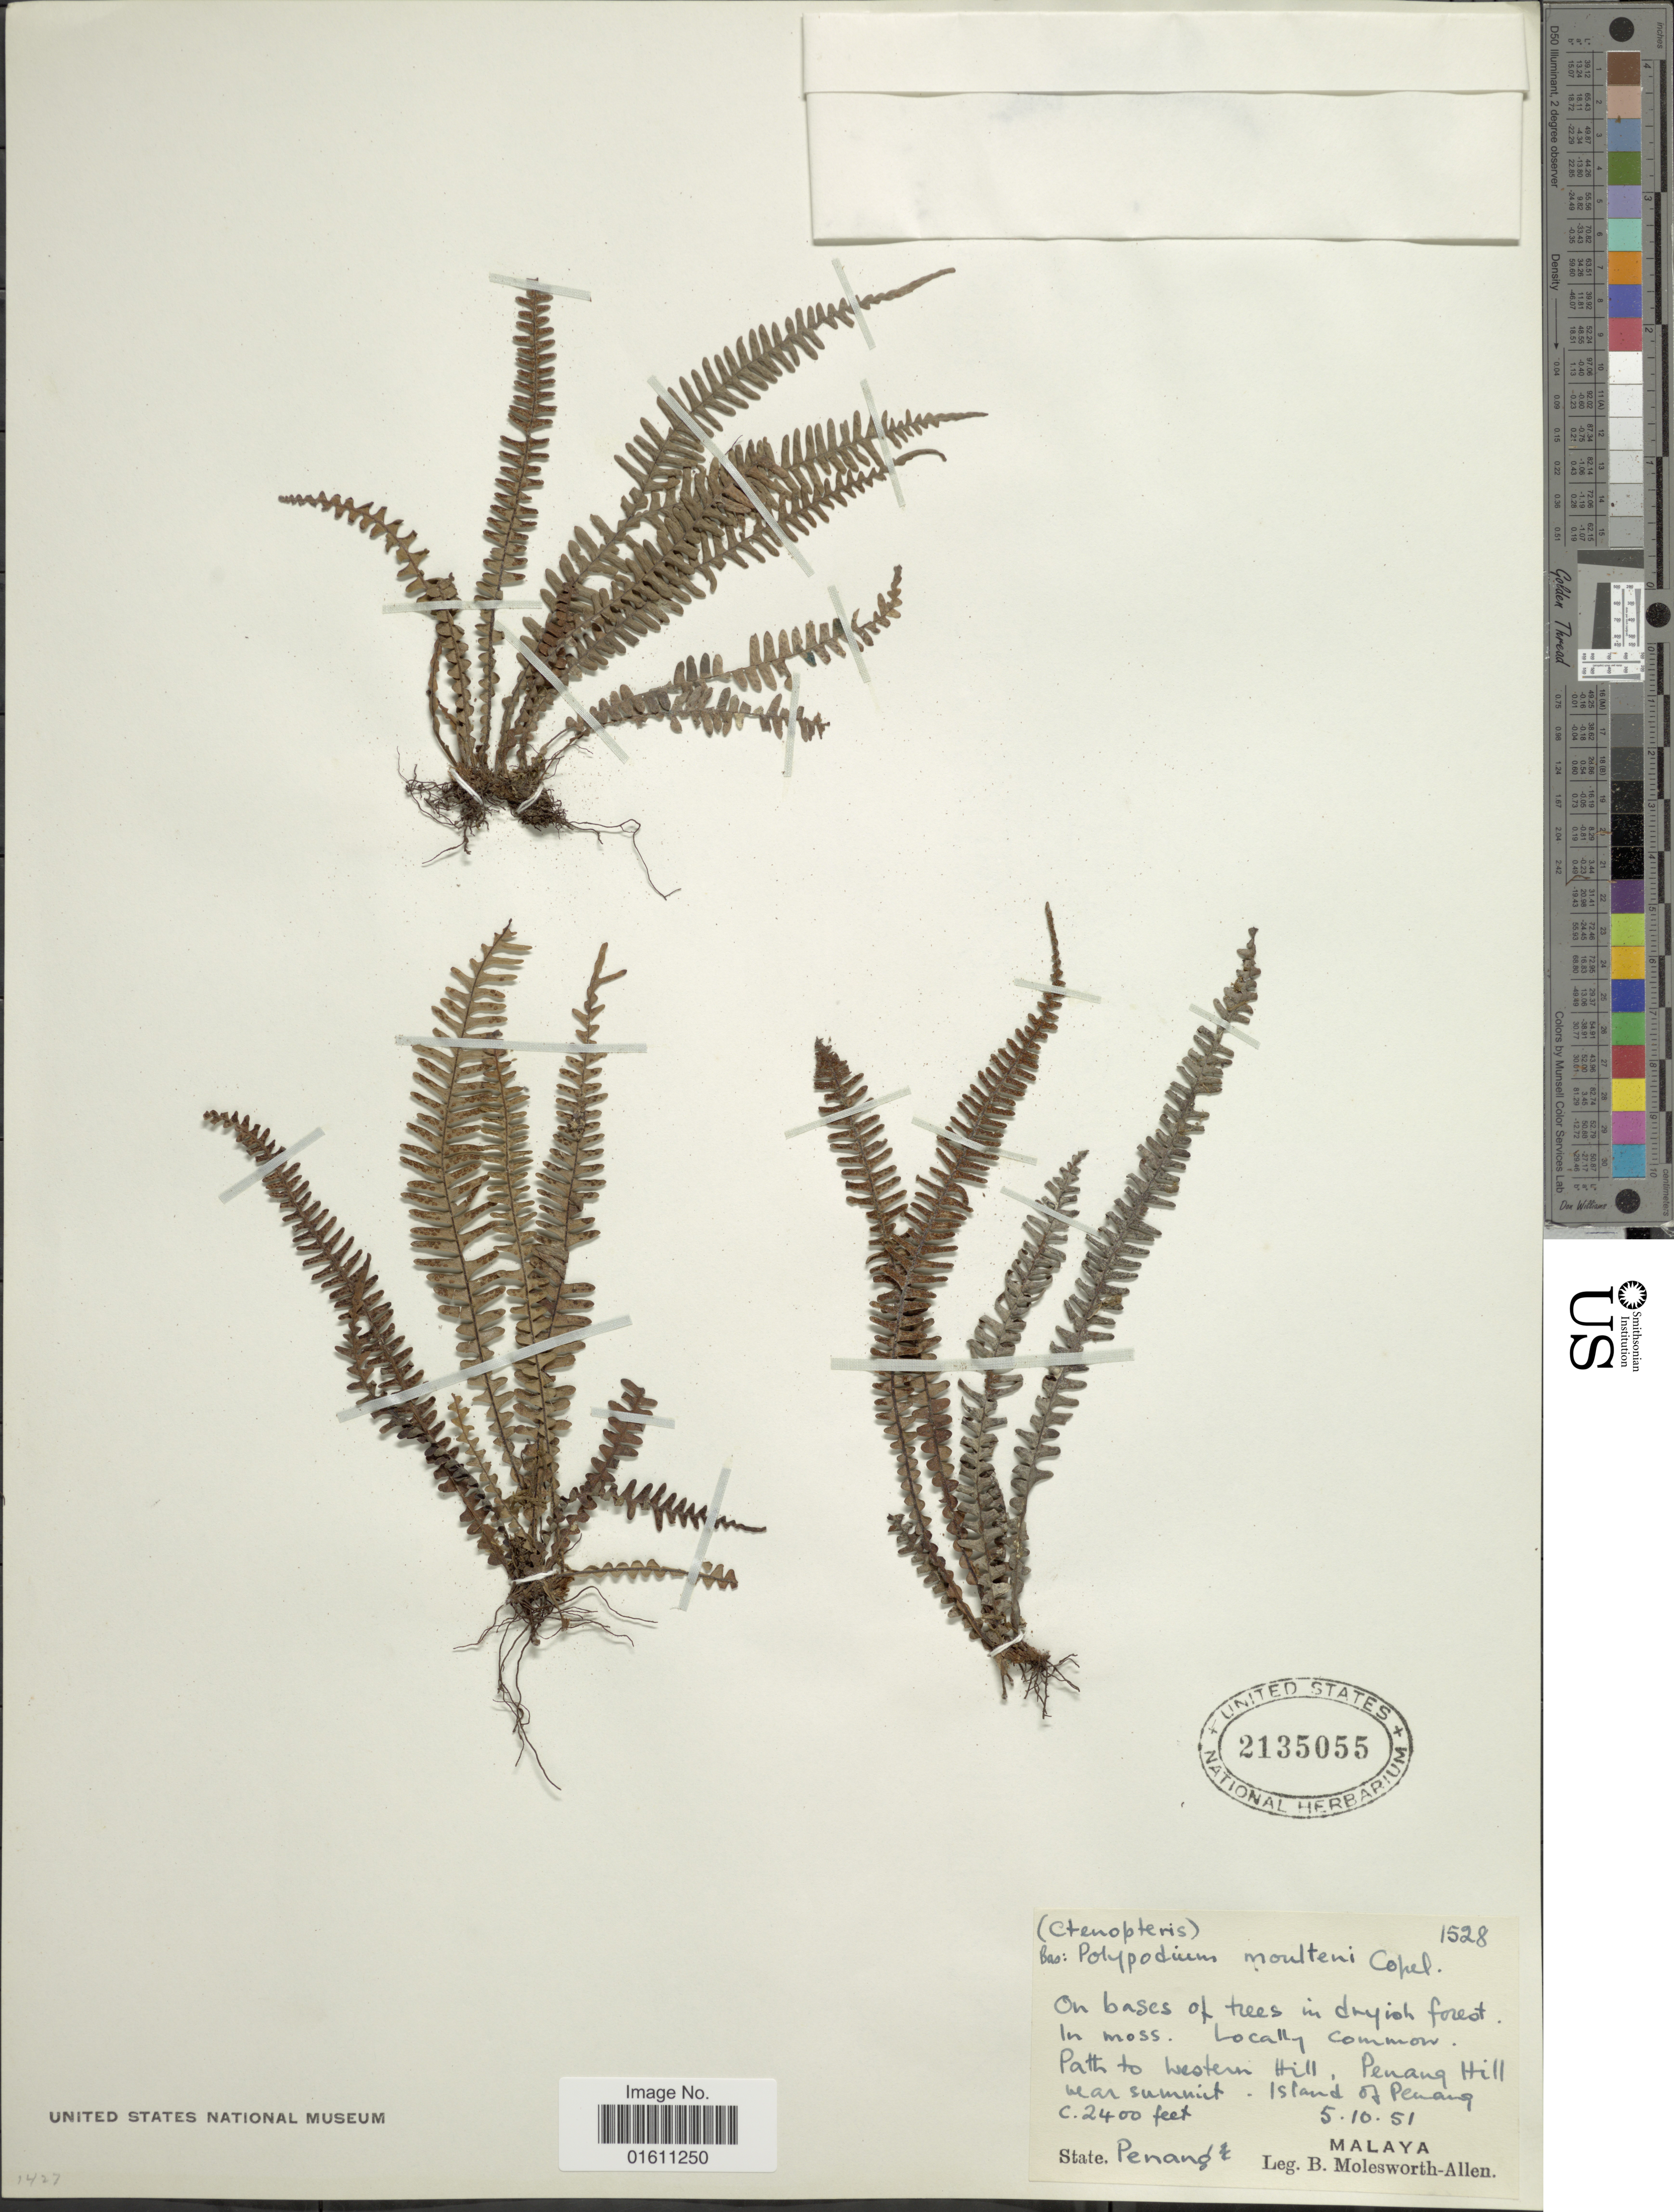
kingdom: Plantae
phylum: Tracheophyta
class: Polypodiopsida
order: Polypodiales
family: Polypodiaceae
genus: Ctenopterella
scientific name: Ctenopterella blechnoides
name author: (Grev.) Parris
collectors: B. E. G. Molesworth-Allen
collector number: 1258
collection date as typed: Transcribed d/m/y: 5/10/51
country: Malaysia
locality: Path to western hill, Penang Hill, near summit, Island of Penang, State Penang.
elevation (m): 732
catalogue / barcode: US 2135055